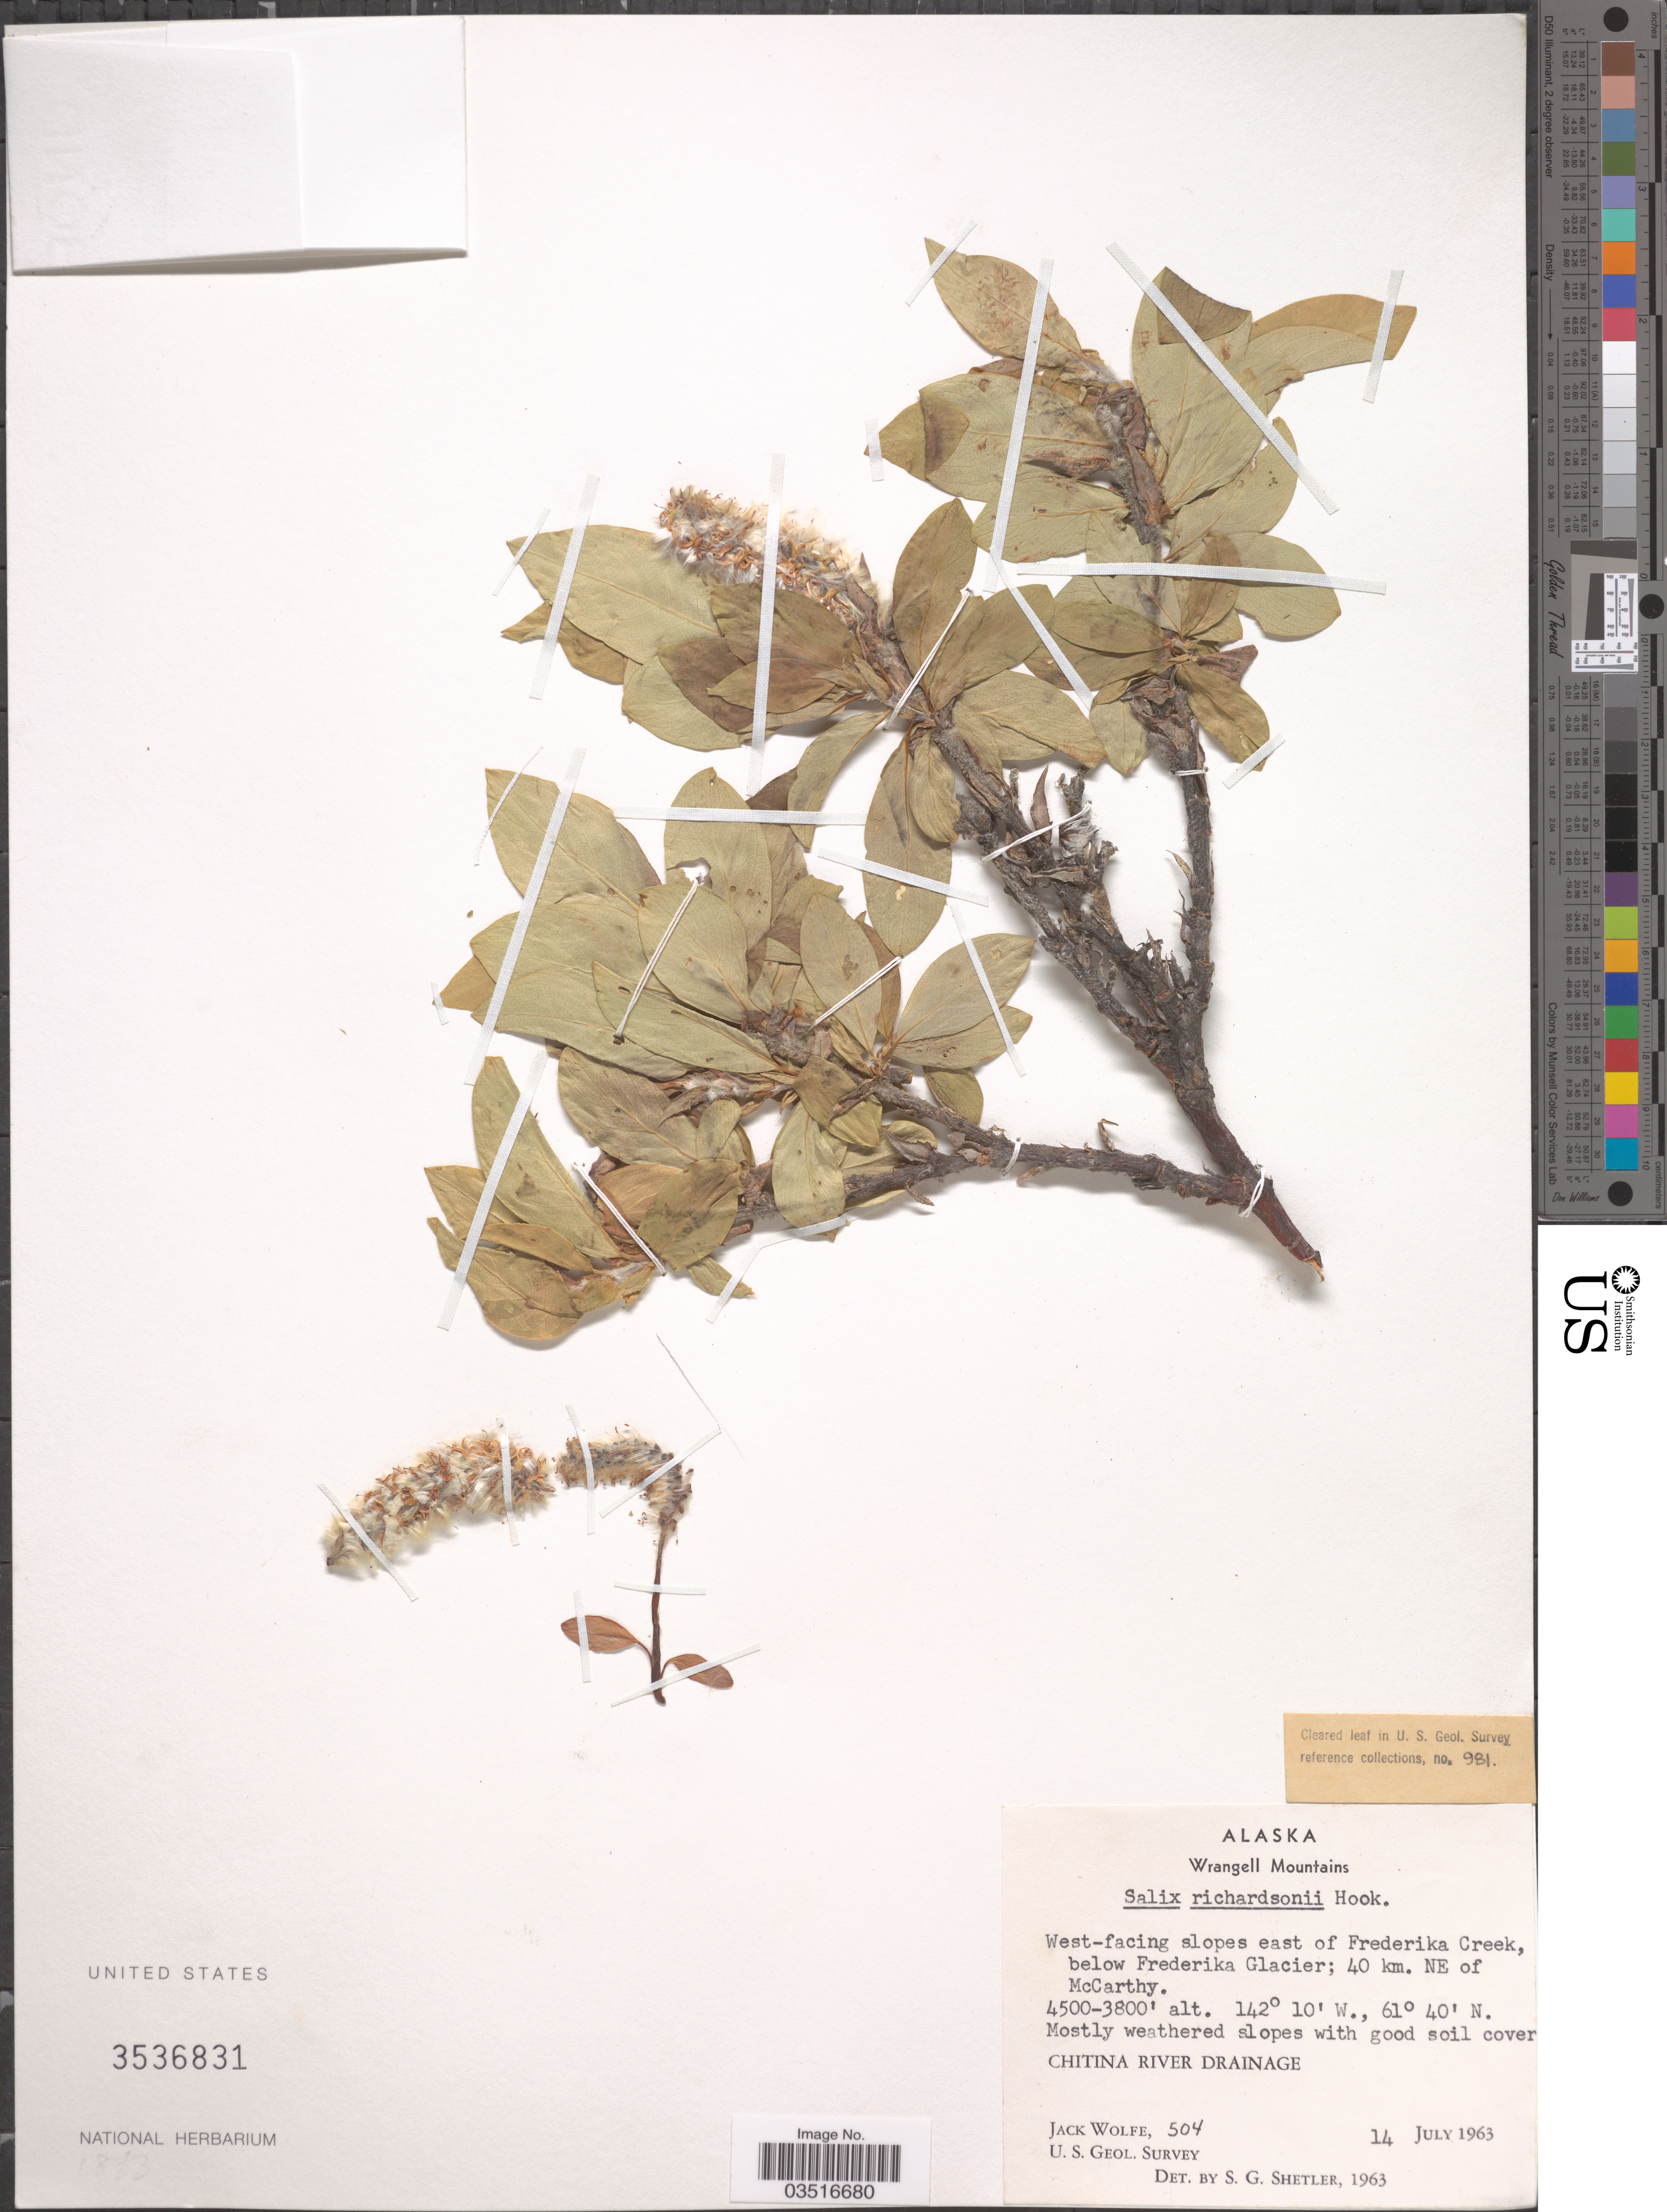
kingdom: Plantae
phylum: Tracheophyta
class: Magnoliopsida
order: Malpighiales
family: Salicaceae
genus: Salix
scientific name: Salix richardsonii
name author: Hook.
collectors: J. Wolfe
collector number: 504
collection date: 1963-07-14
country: United States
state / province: Alaska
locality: Wrangell Mountains. West-facing slopes east of Frederika Creek, below Frederika Glacier; 40 km. NE of McCarthy. Chitina River Drainage.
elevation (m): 1158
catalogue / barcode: US 3536831